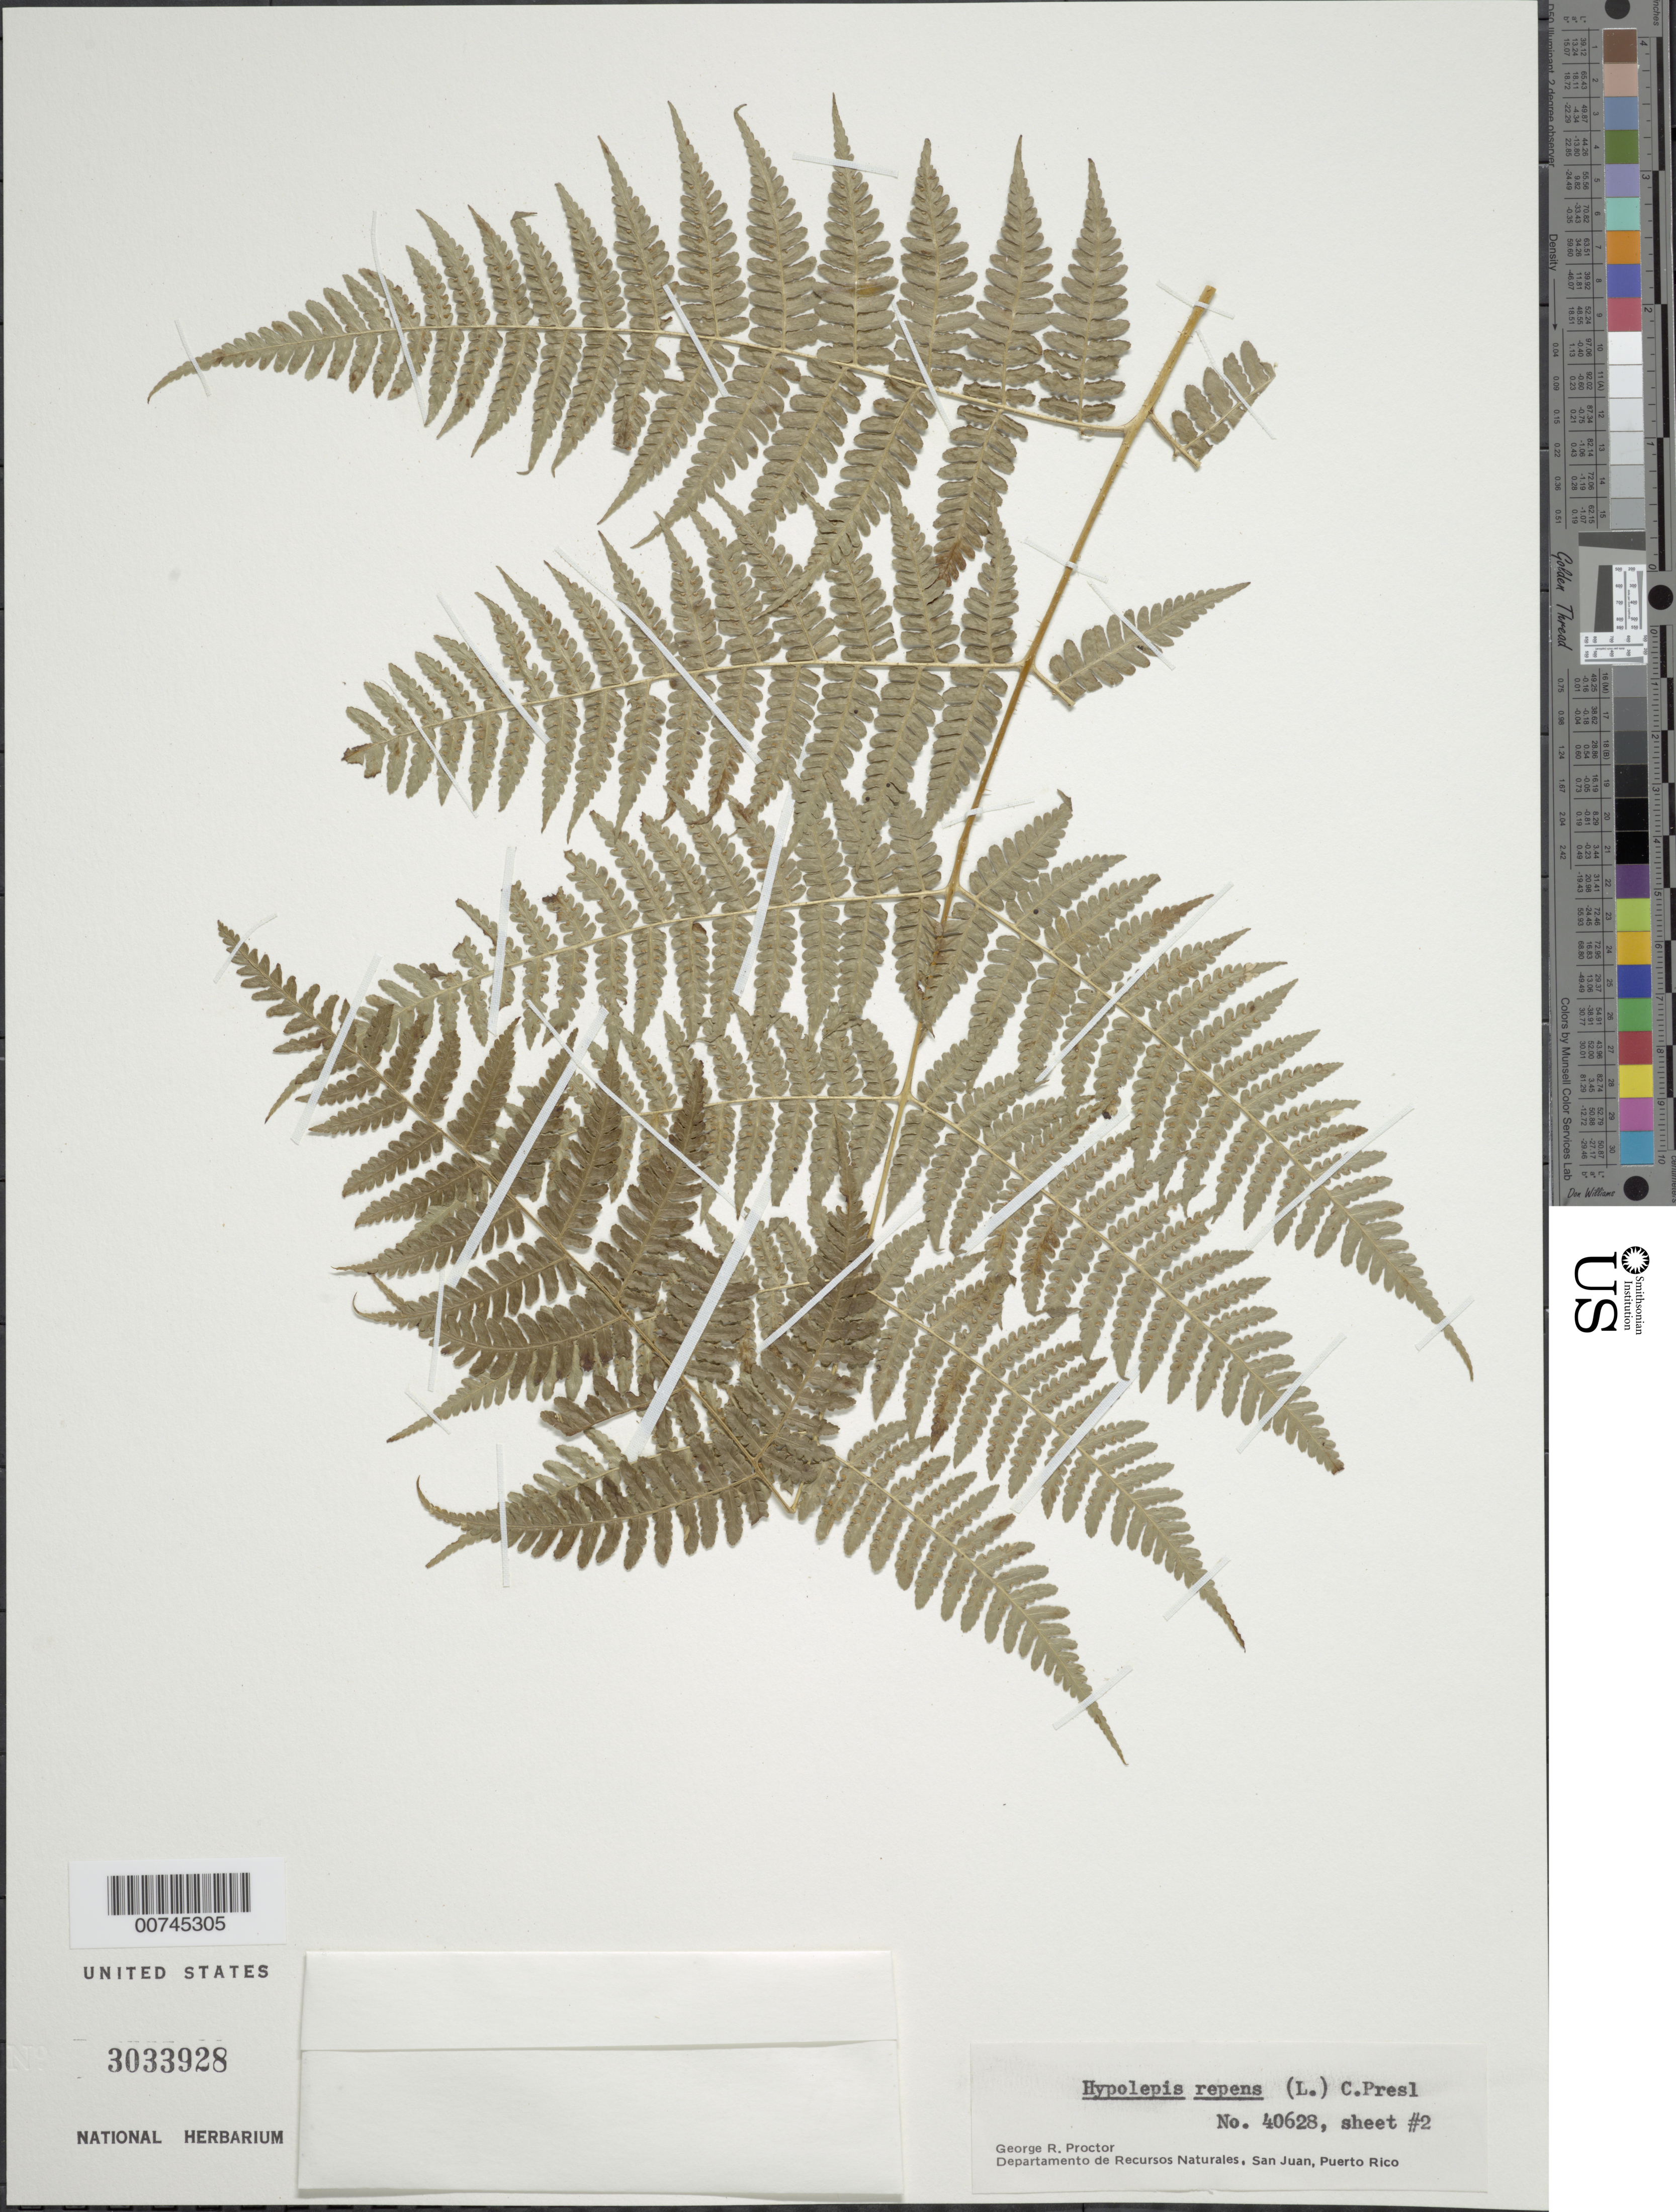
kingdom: Plantae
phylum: Tracheophyta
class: Polypodiopsida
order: Polypodiales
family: Dennstaedtiaceae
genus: Hypolepis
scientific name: Hypolepis repens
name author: (L.) C. Presl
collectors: G. R. Proctor, R. O. Woodbury & B. Pinto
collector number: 40628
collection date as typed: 31 Jul 1984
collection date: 1984-07-31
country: Puerto Rico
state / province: Orocovis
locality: Cordillera Central: Toro Negro State Forest. Summit of Cerro Doña Juana, Municipio de Orocovis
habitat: Along border of clearing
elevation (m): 1078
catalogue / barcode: US 3033958